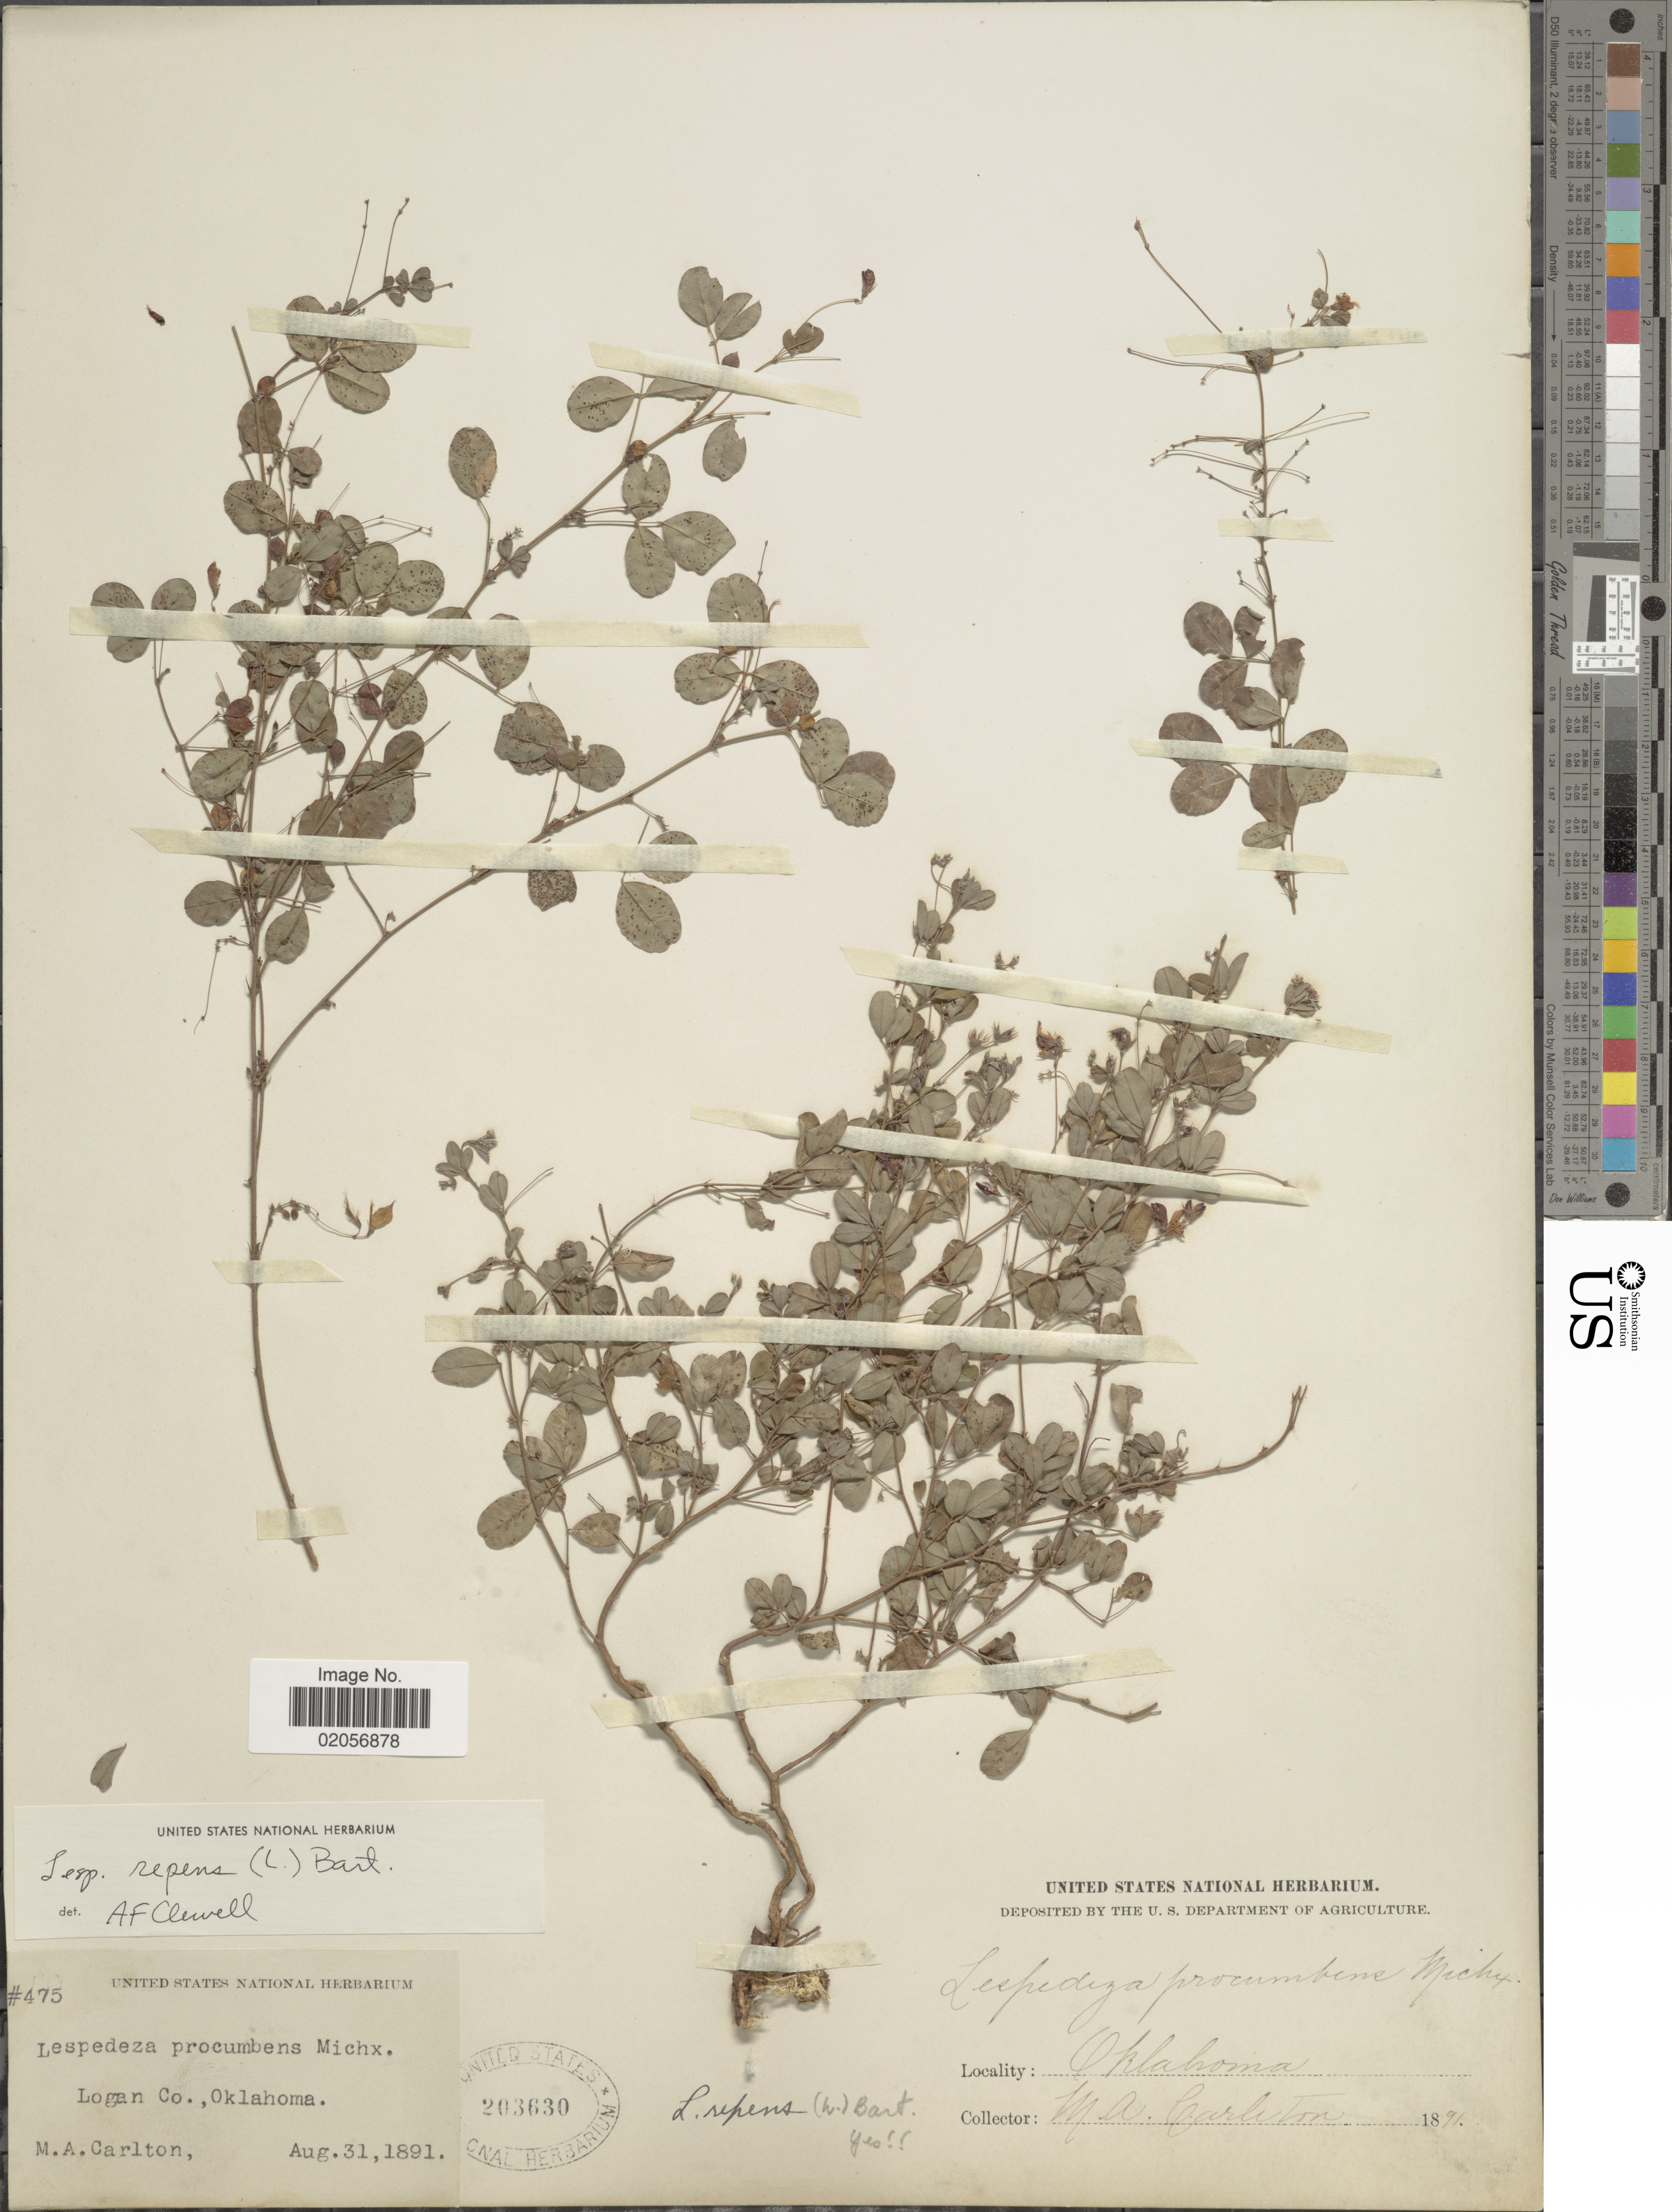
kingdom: Plantae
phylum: Tracheophyta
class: Magnoliopsida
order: Fabales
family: Fabaceae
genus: Lespedeza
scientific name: Lespedeza repens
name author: (L.) W.P.C. Barton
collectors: M. Carlton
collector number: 475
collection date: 1891-08-31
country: United States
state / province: Oklahoma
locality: Logan Co.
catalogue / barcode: US 203630